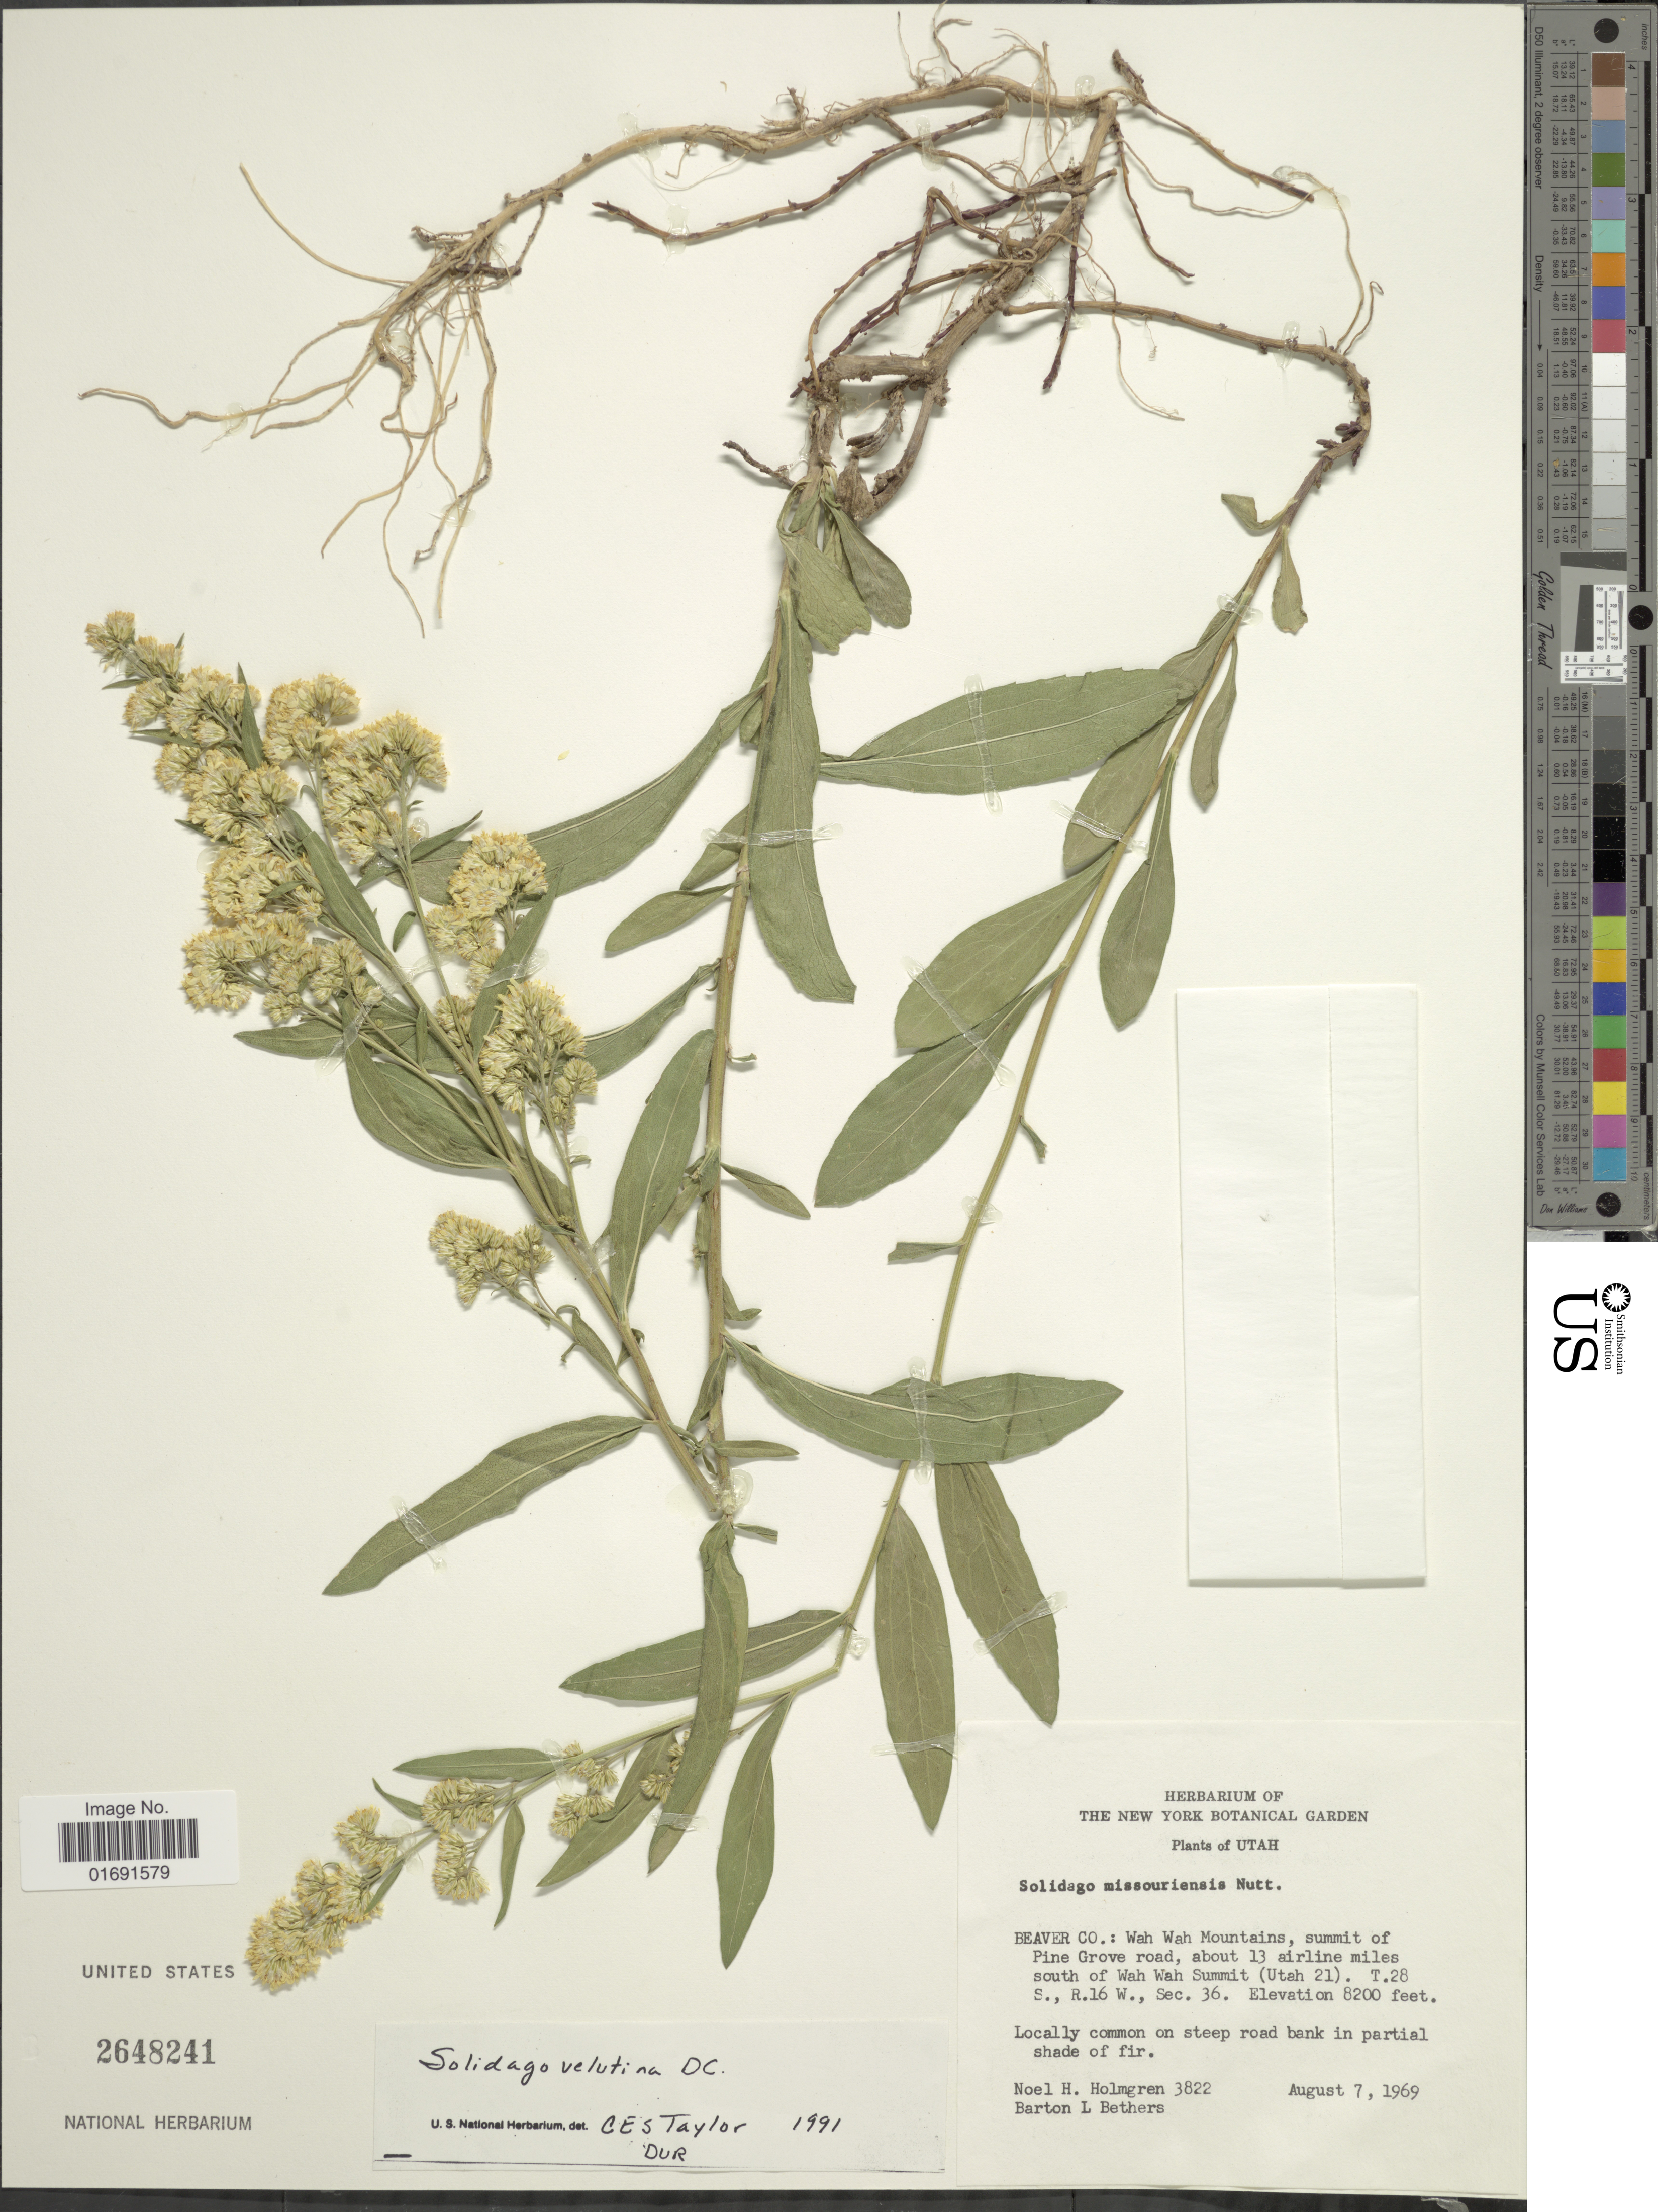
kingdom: Plantae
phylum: Tracheophyta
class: Magnoliopsida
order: Asterales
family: Asteraceae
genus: Solidago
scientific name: Solidago velutina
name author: DC.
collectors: N. H. Holmgren & B. Bethers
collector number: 3822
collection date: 1969-08-07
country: United States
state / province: Utah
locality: Beaver Co., Wah Wah Mountains, summit of Pine Grove Road, about 13 airline miles South of Wah Wah Summit (Utah 21) T28S, R16W, Sec 36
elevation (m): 2499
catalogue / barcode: US 2648241